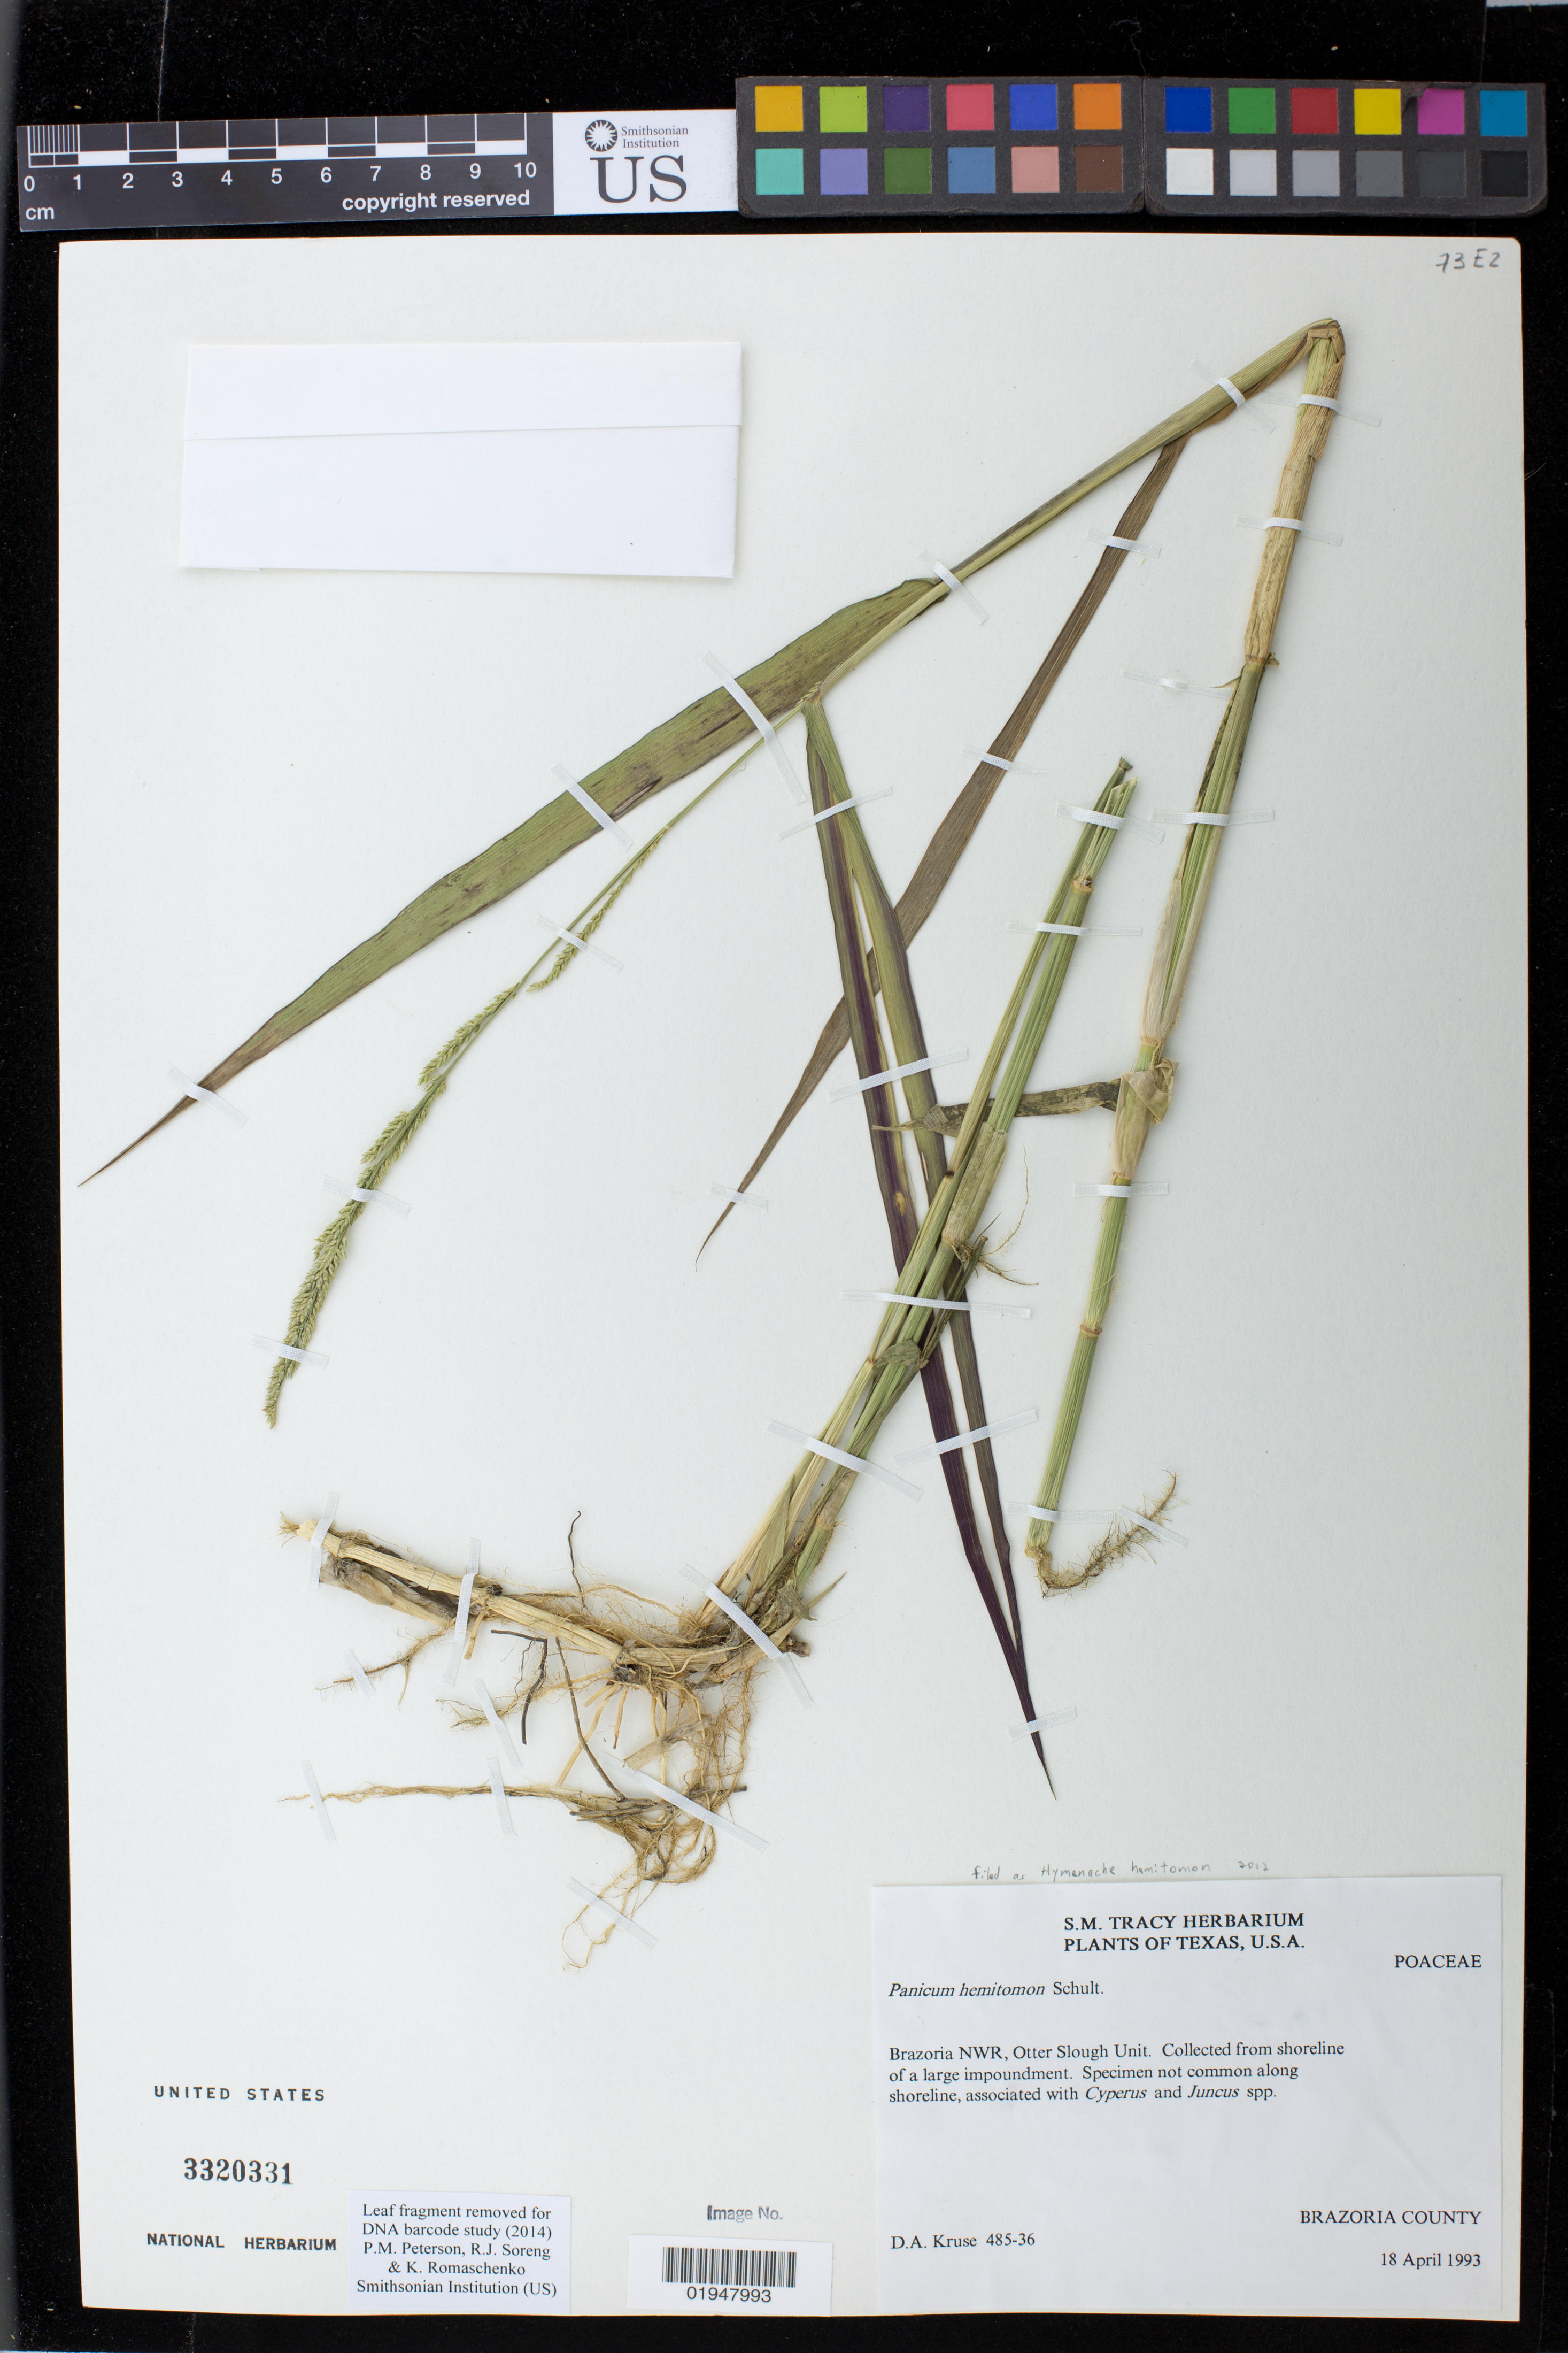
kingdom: Plantae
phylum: Tracheophyta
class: Liliopsida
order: Poales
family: Poaceae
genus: Hymenachne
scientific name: Hymenachne hemitomon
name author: (Schult.) C. C. Hsu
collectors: D. Kruse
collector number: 485-36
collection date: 1993-04-18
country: United States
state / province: Texas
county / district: Brazoria County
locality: Brazoria NWR, Otter Slough Unit.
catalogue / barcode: US 3320331